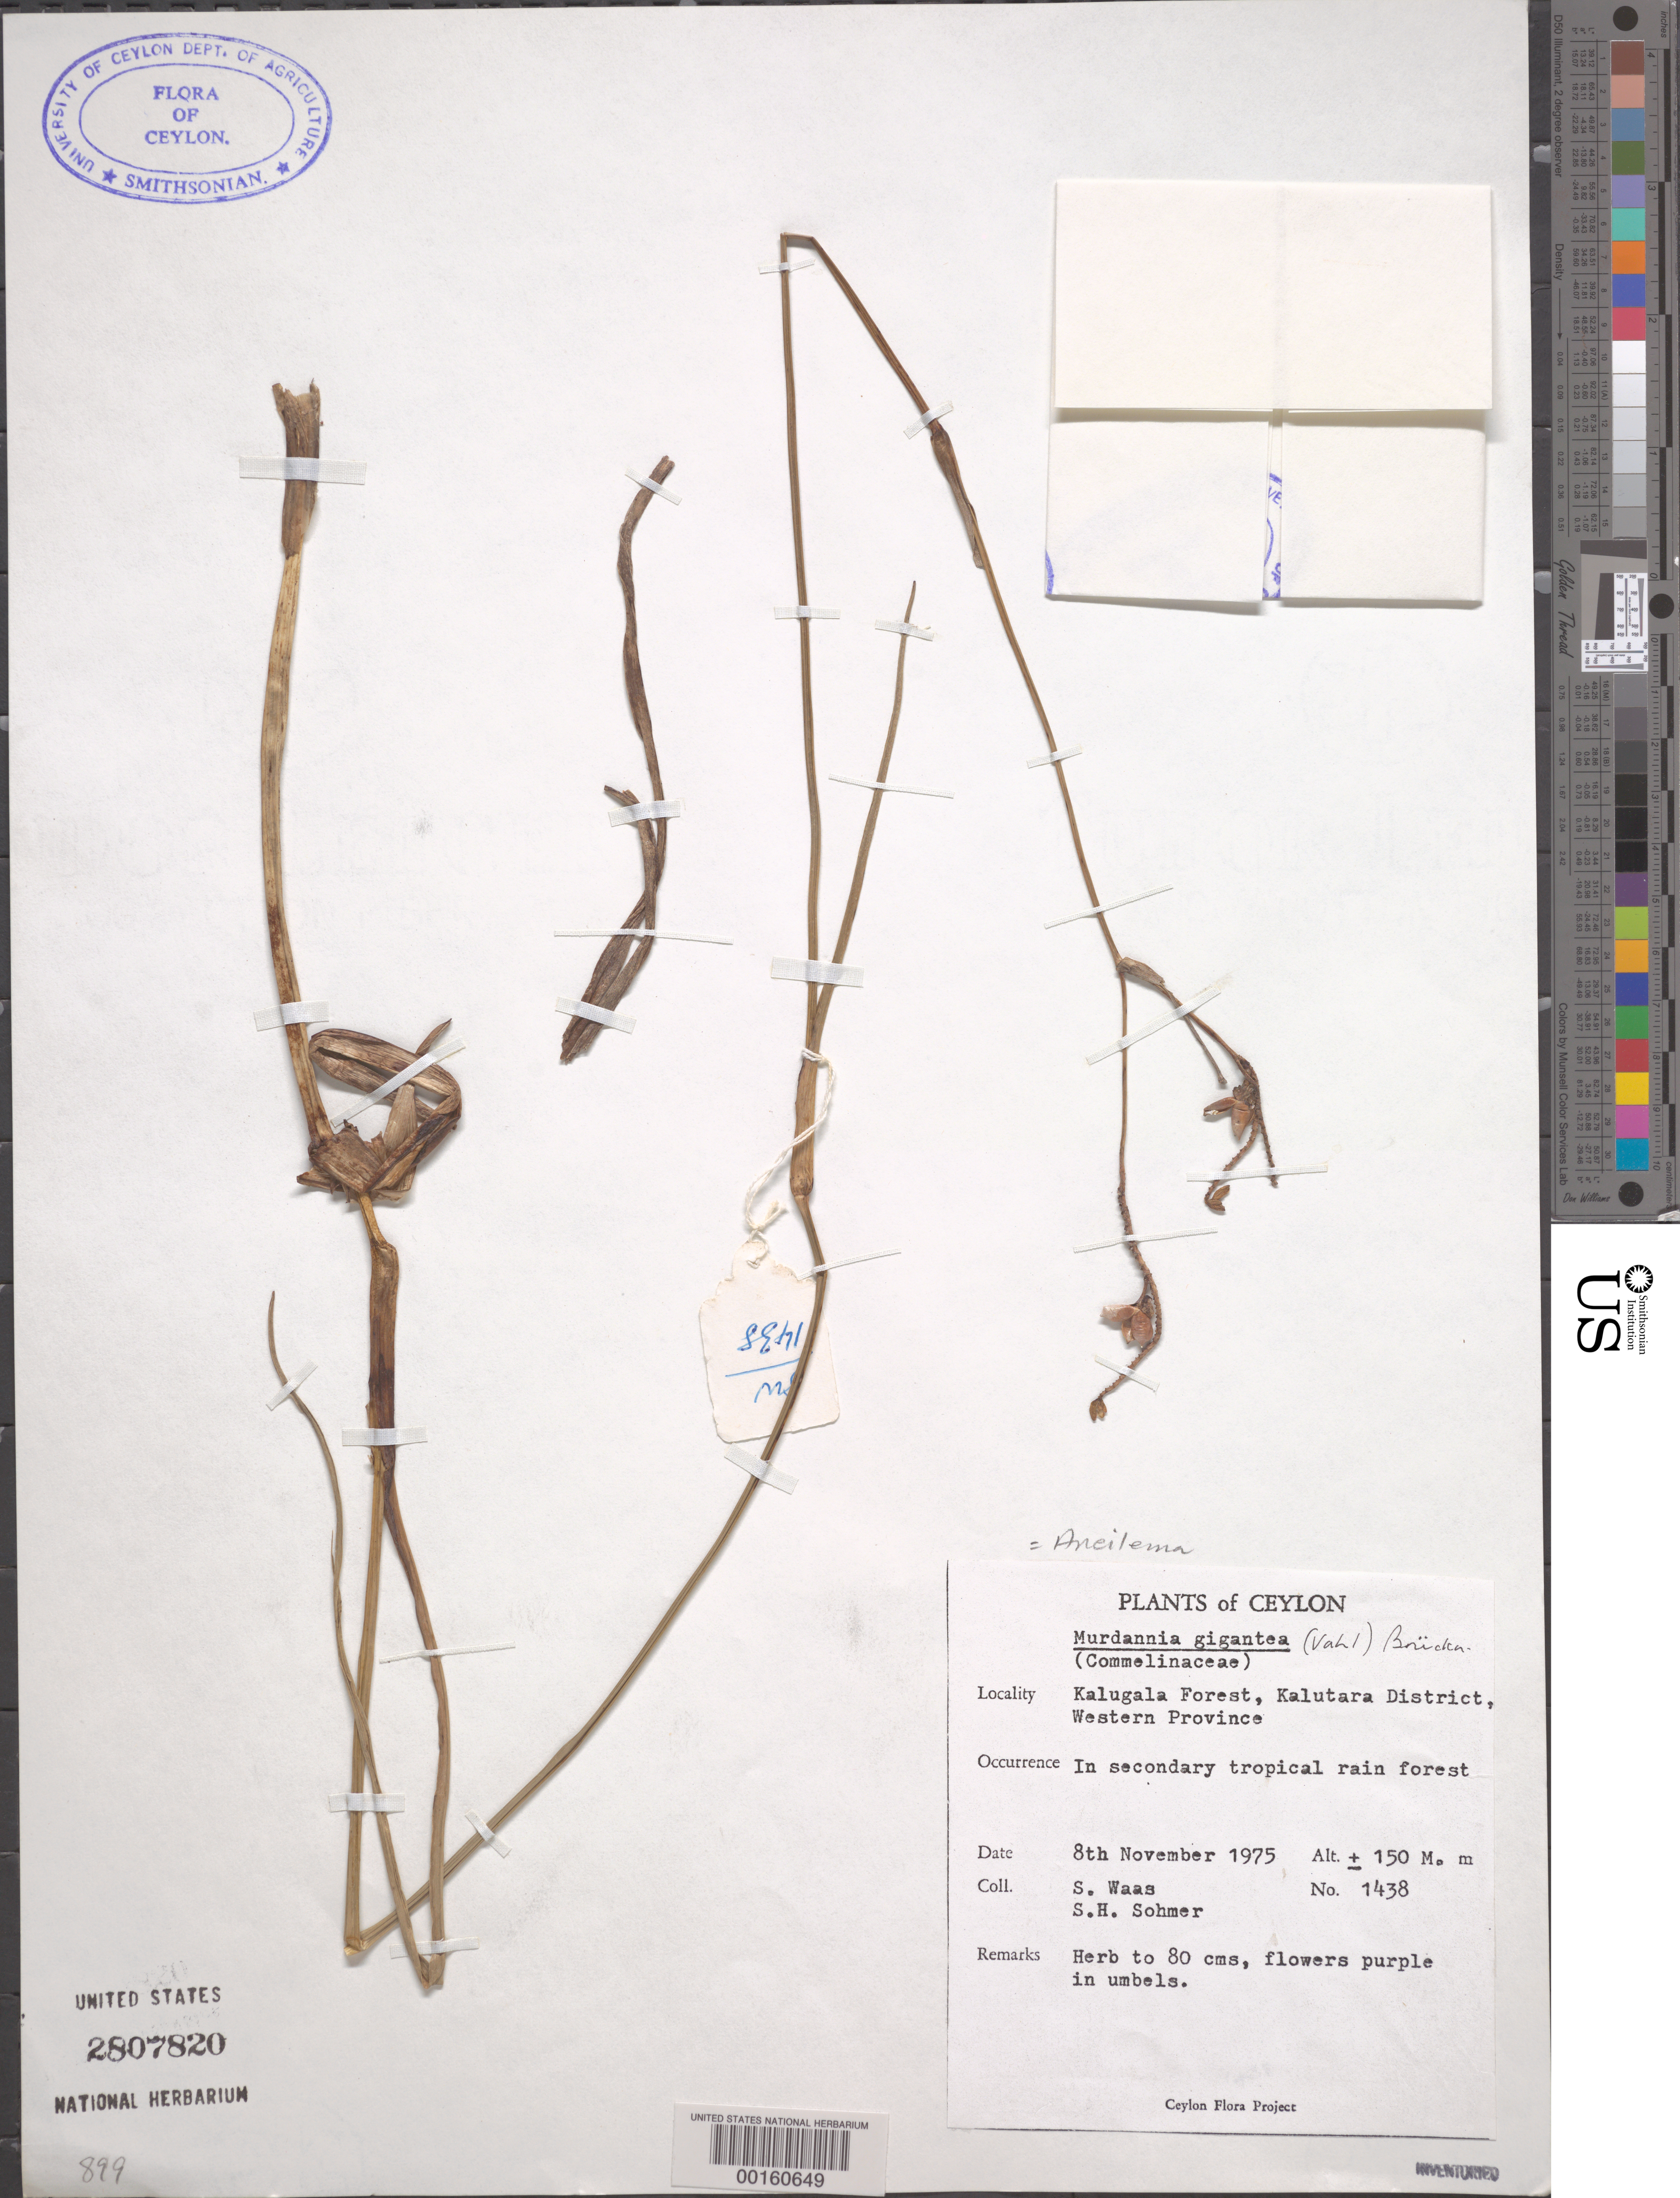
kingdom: Plantae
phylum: Tracheophyta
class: Liliopsida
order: Commelinales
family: Commelinaceae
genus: Murdannia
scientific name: Murdannia gigantea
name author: (Vahl) G. Brückn.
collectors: S. Waas & S. H. Sohmer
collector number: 1438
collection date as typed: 08 Nov 1975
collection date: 1975-11-08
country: Sri Lanka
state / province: Western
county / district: Kalutara Dist.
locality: Kalugala forest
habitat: Secondary tropical rainforest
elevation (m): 150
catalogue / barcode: US 2807820